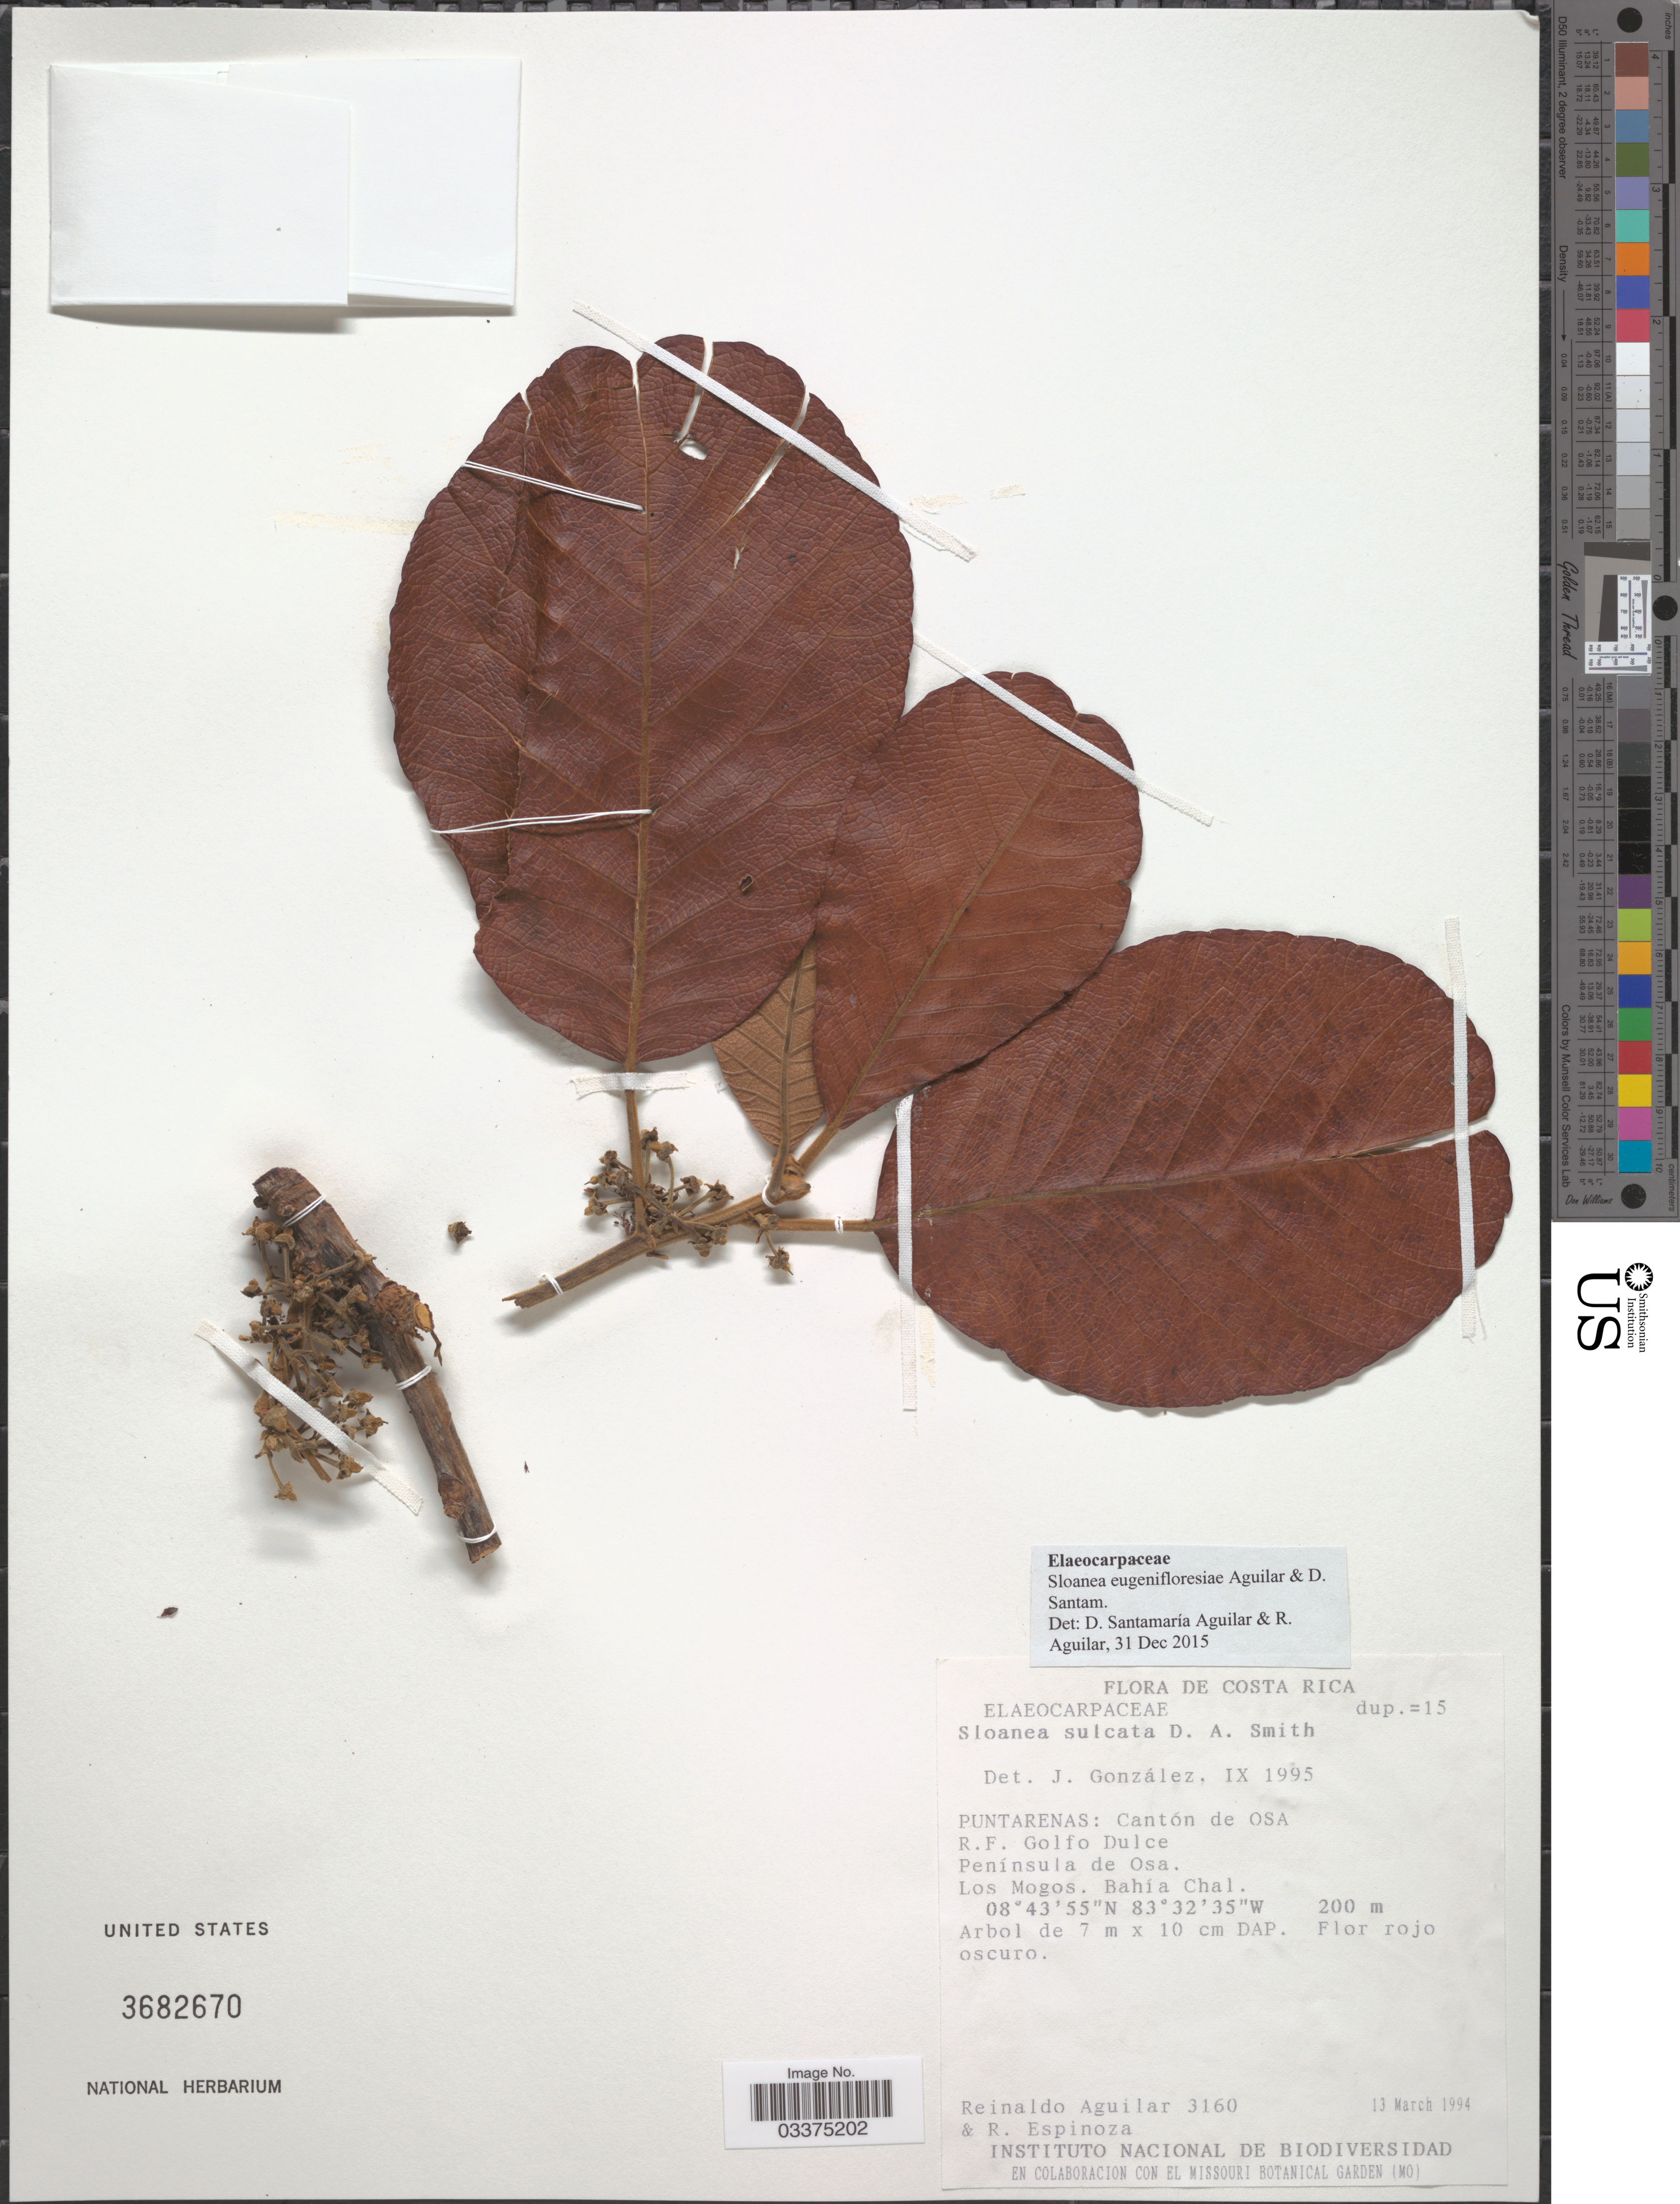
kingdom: Plantae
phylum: Tracheophyta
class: Magnoliopsida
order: Oxalidales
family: Elaeocarpaceae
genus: Sloanea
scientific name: Sloanea eugenifloresiae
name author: Aguilar & D. Santam.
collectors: R. Aguilar & R. Espinoza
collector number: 3160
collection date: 1994-03-13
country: Costa Rica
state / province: Puntarenas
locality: Cantón de OSA. R.F. Golfo Dulce. Península de Osa. Los Mogos. Bahía Chal.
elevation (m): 200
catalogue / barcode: US 3682670